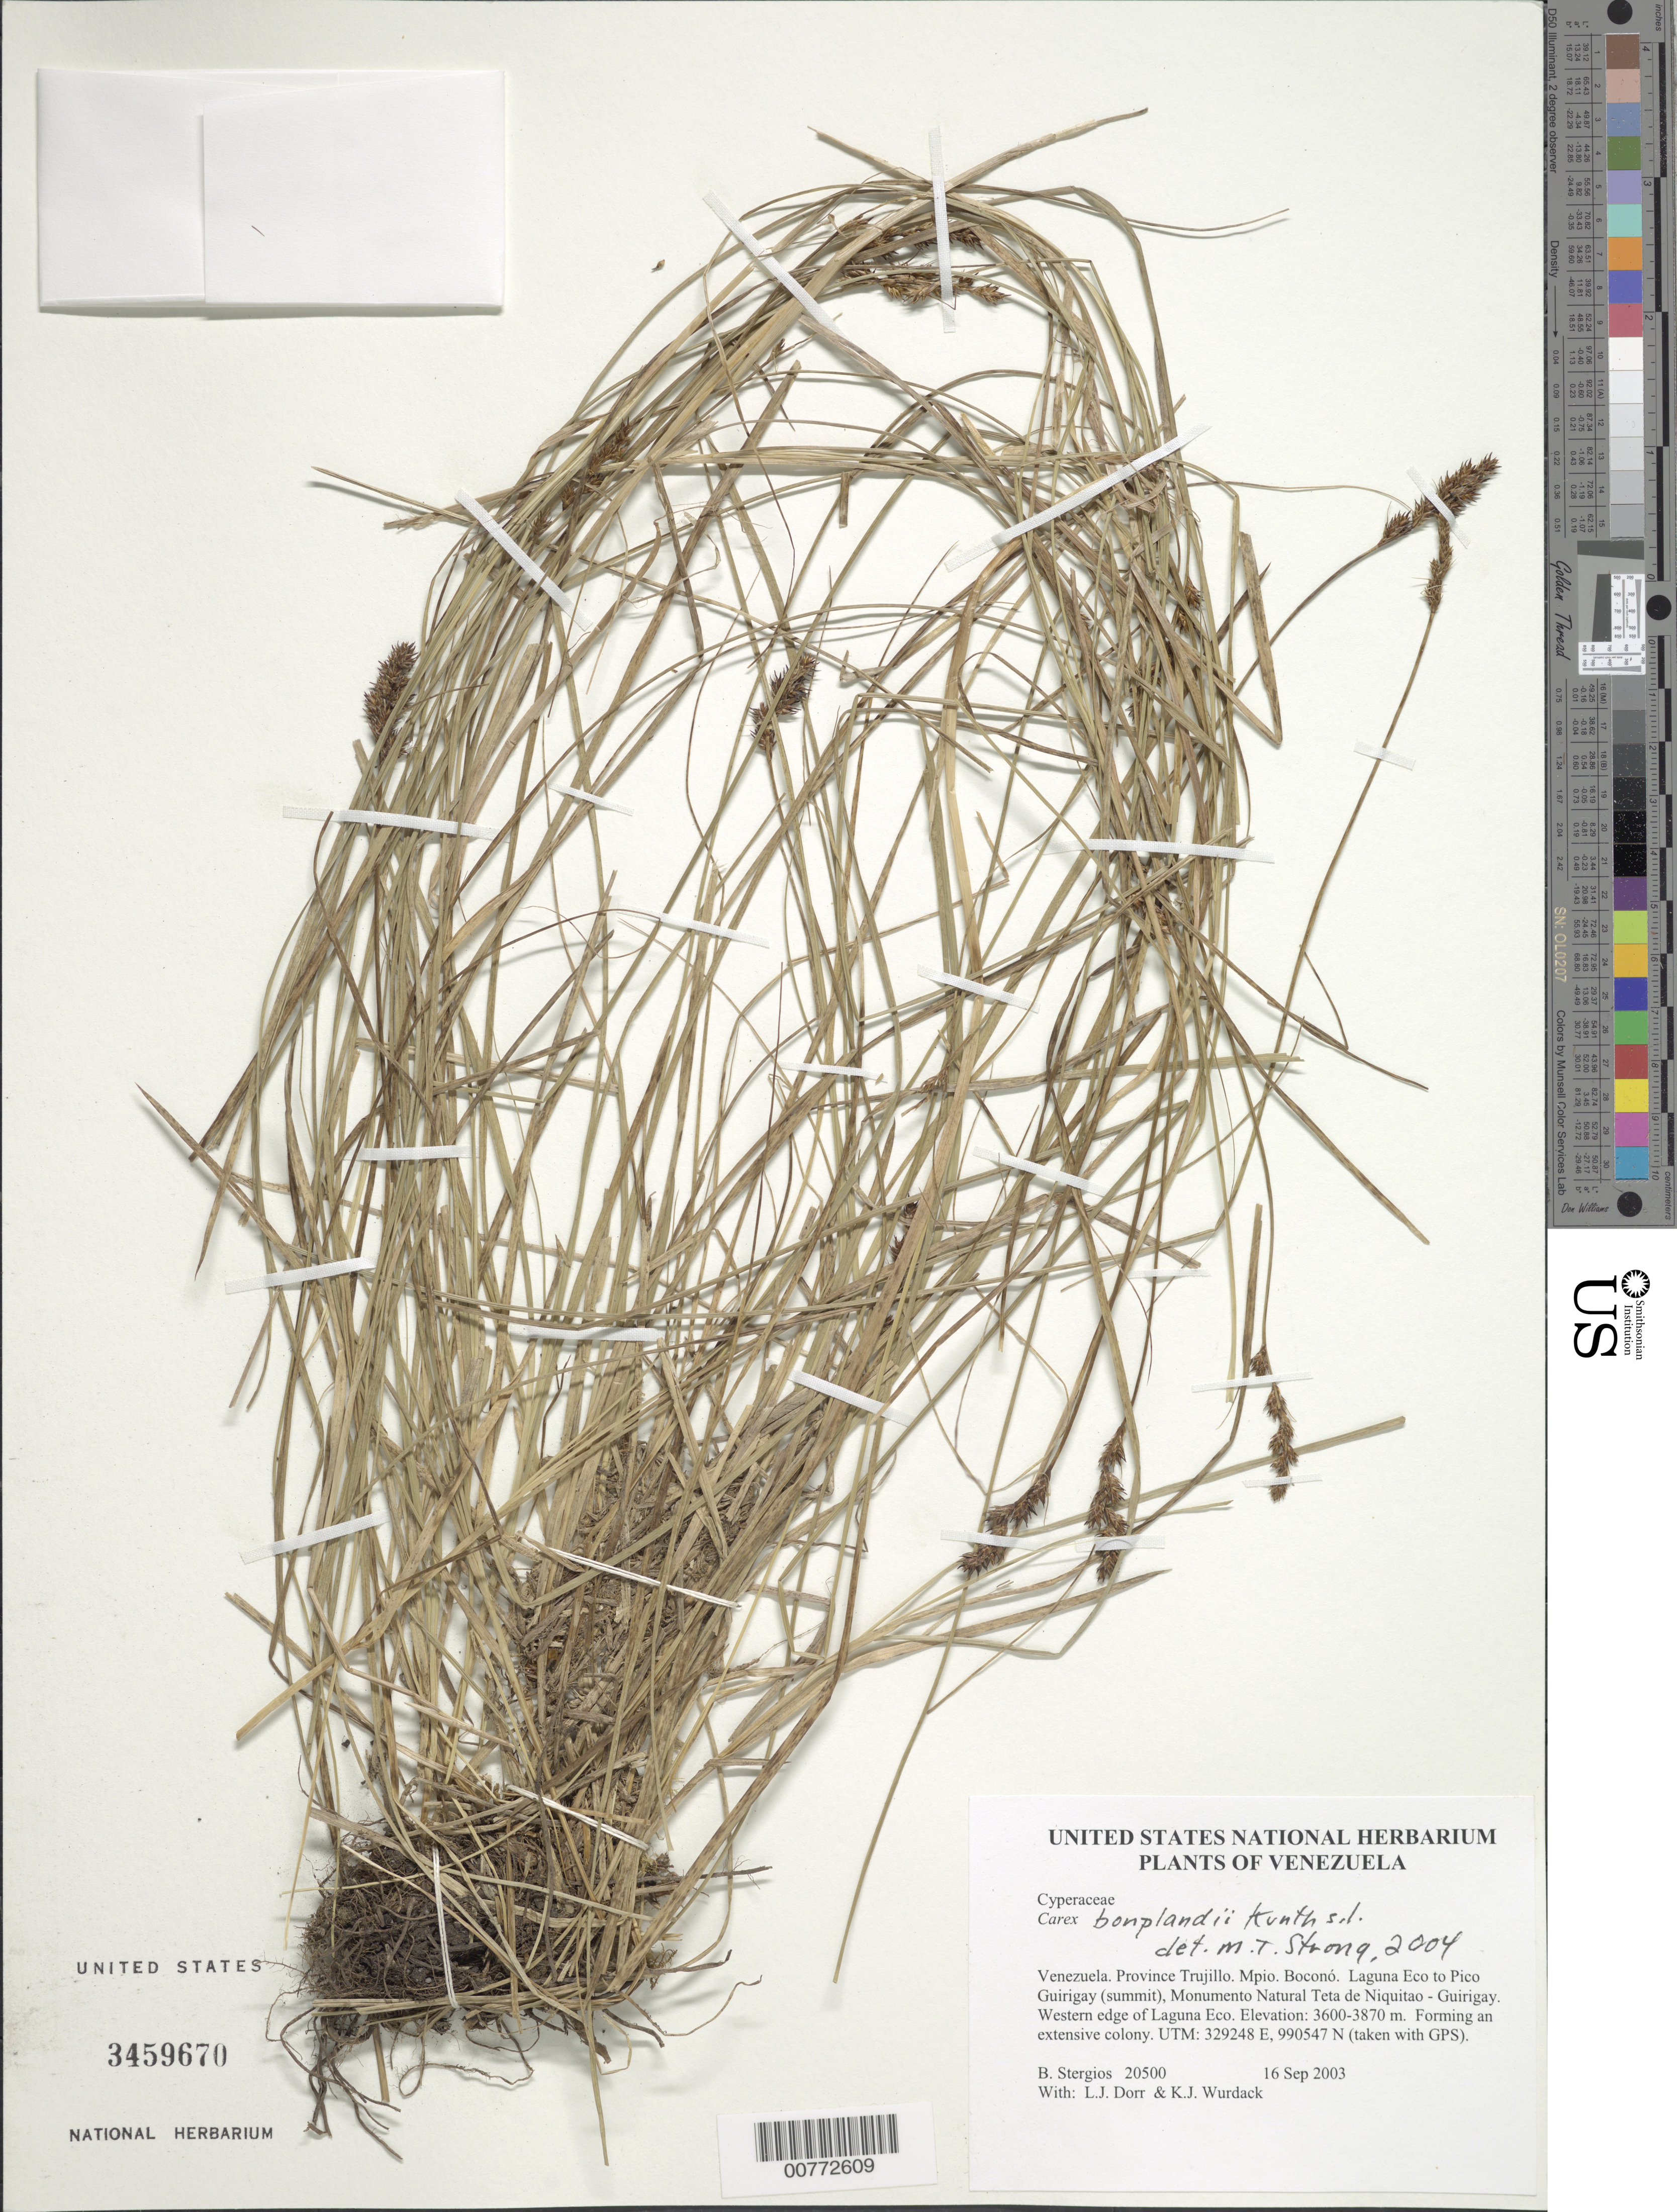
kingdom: Plantae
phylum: Tracheophyta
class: Liliopsida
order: Poales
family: Cyperaceae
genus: Carex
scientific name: Carex bonplandii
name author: Kunth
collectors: B. G. Stergios, L. J. Dorr & K. Wurdack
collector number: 20500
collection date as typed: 16 Sep 2003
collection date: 2003-09-16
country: Venezuela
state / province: Trujillo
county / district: Boconó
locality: Laguna Eco to Pico Guirigay (summit), Monumento Natural Teta de Niquitao - Guirigay. Western edge of Laguna Eco.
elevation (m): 3600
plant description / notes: MICH, PORT, US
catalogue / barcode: US 3459670